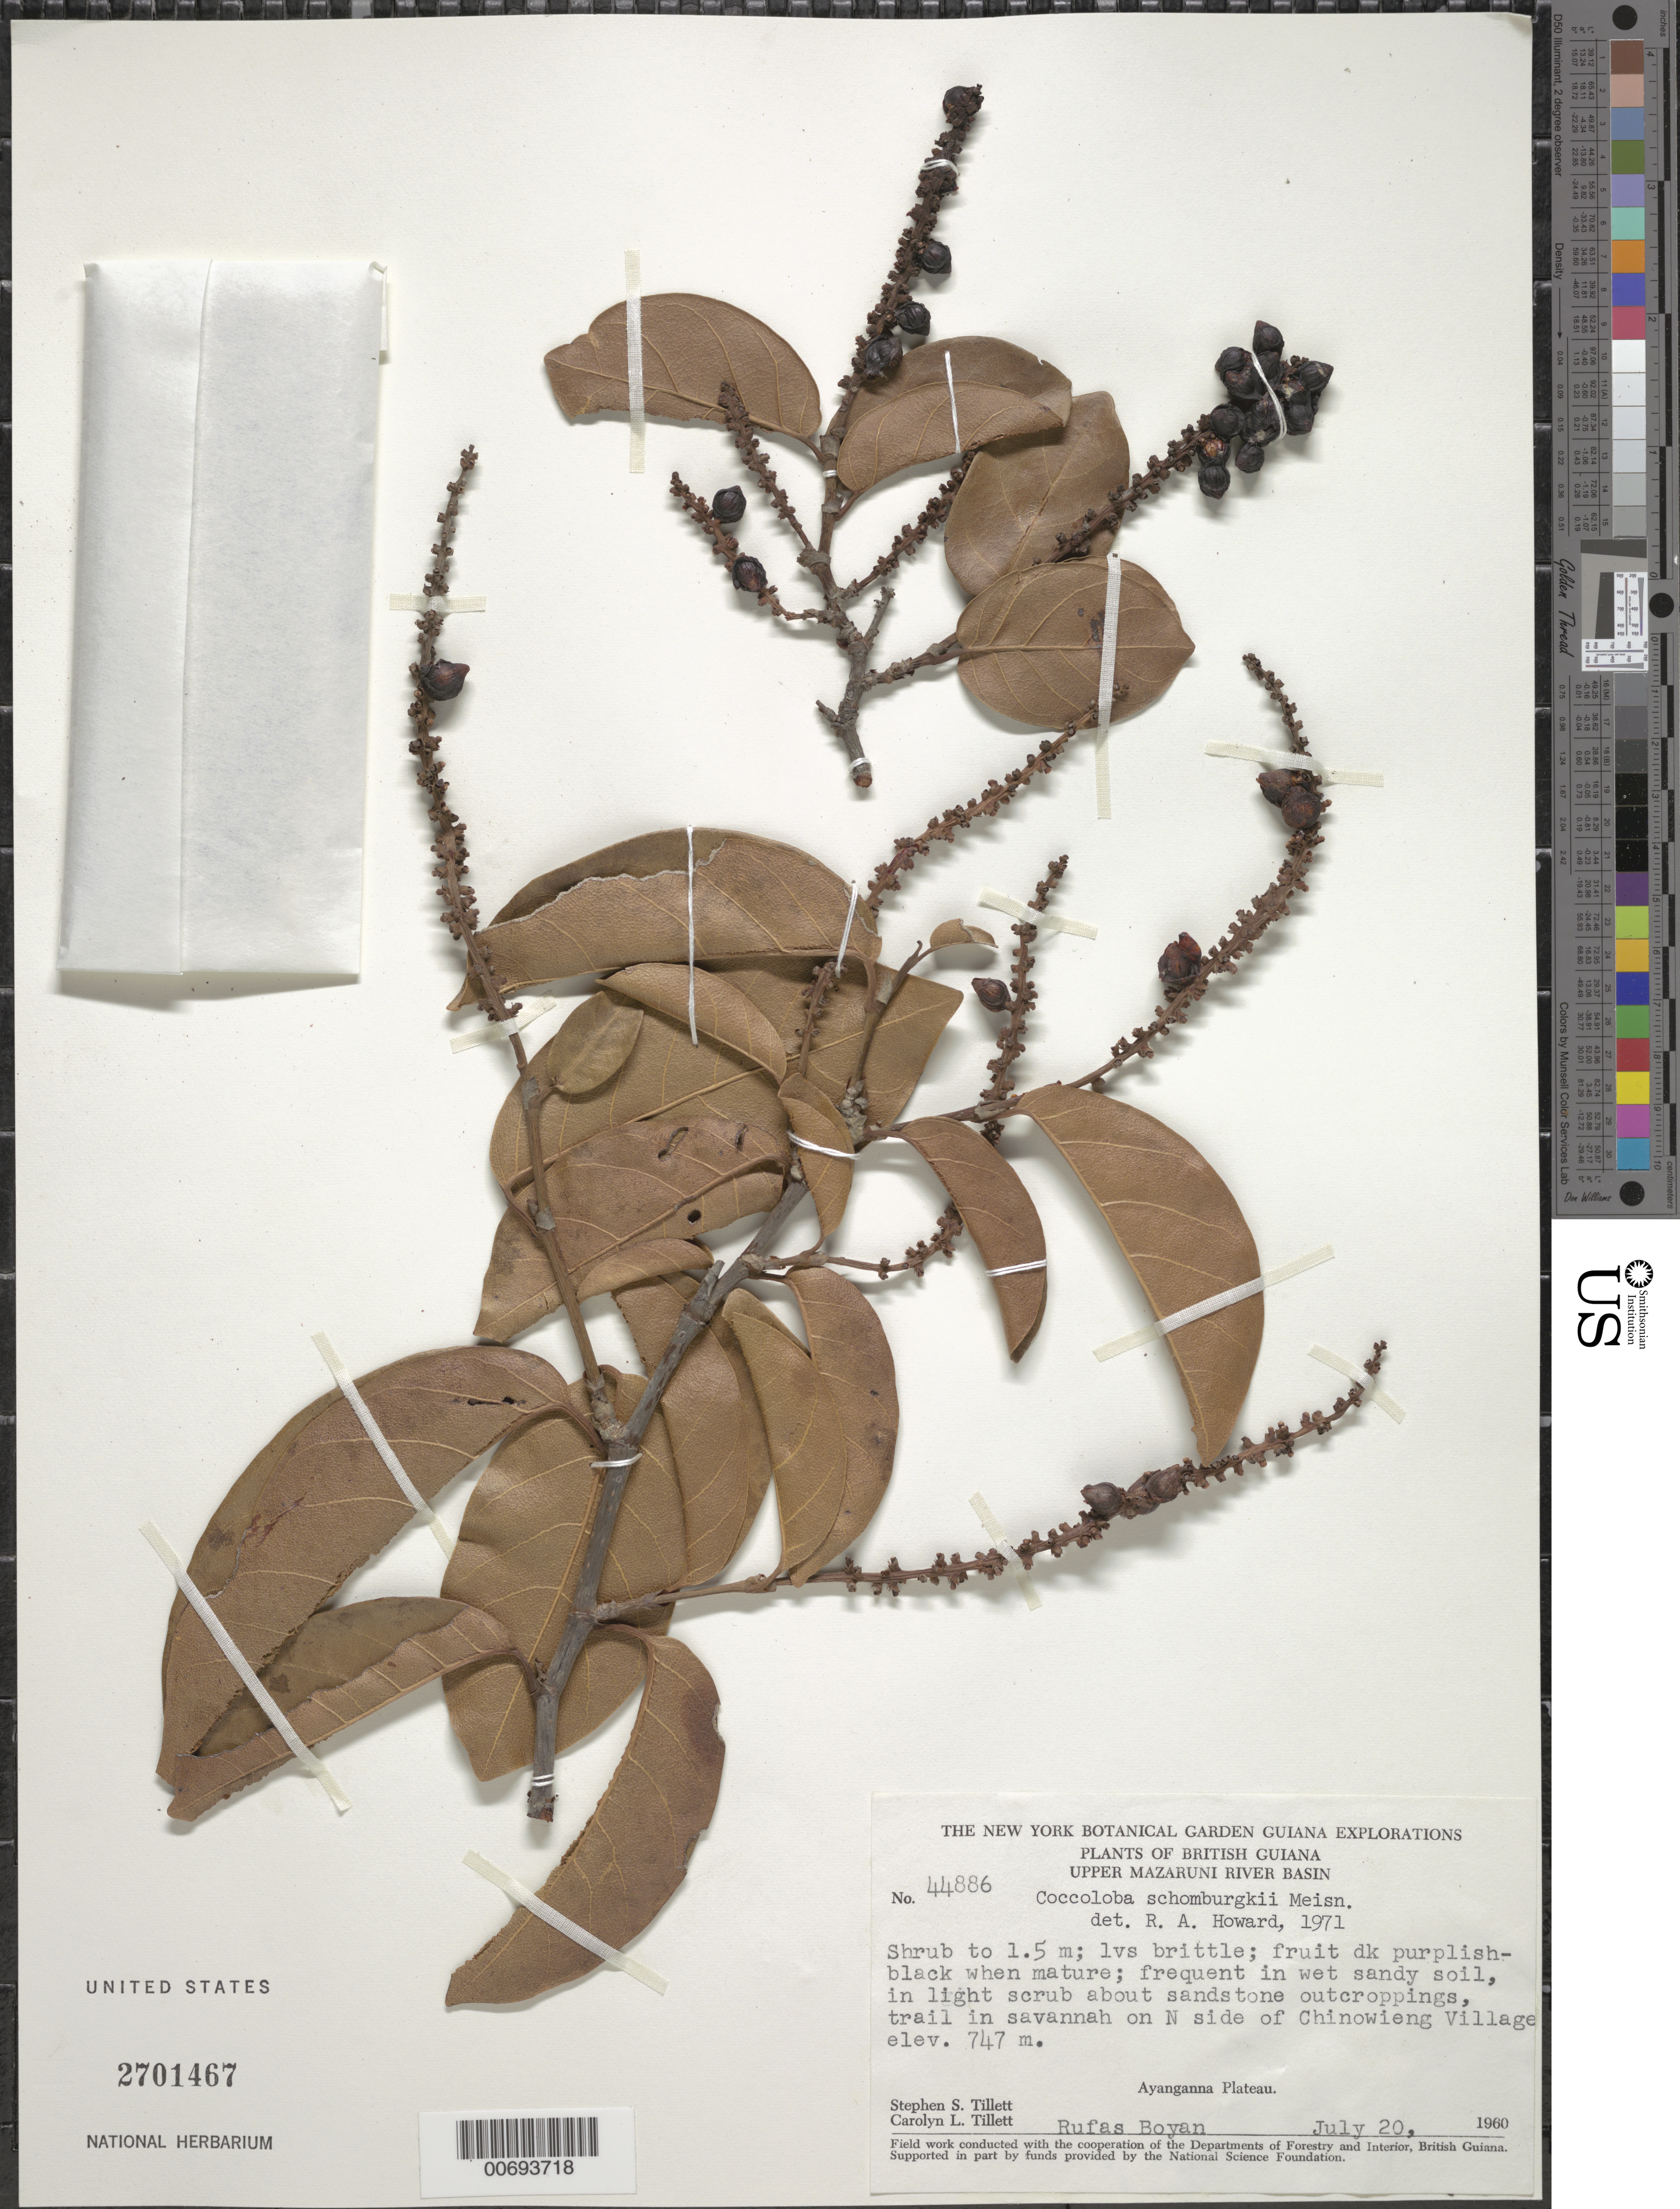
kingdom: Plantae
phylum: Tracheophyta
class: Magnoliopsida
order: Caryophyllales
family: Polygonaceae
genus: Coccoloba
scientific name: Coccoloba schomburgkii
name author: Meisn.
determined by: Howard, R. A.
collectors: S. S. Tillett, C. L. Tillett & R. Boyan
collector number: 44886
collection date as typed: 21-Jul-60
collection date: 1960-07-21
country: Guyana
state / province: Cuyuni-Mazaruni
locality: Chinowieng Village, trail on N side of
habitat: Wet sandy soil, in light scrub about sandstone outcroppings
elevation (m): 747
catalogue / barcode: US 2701467